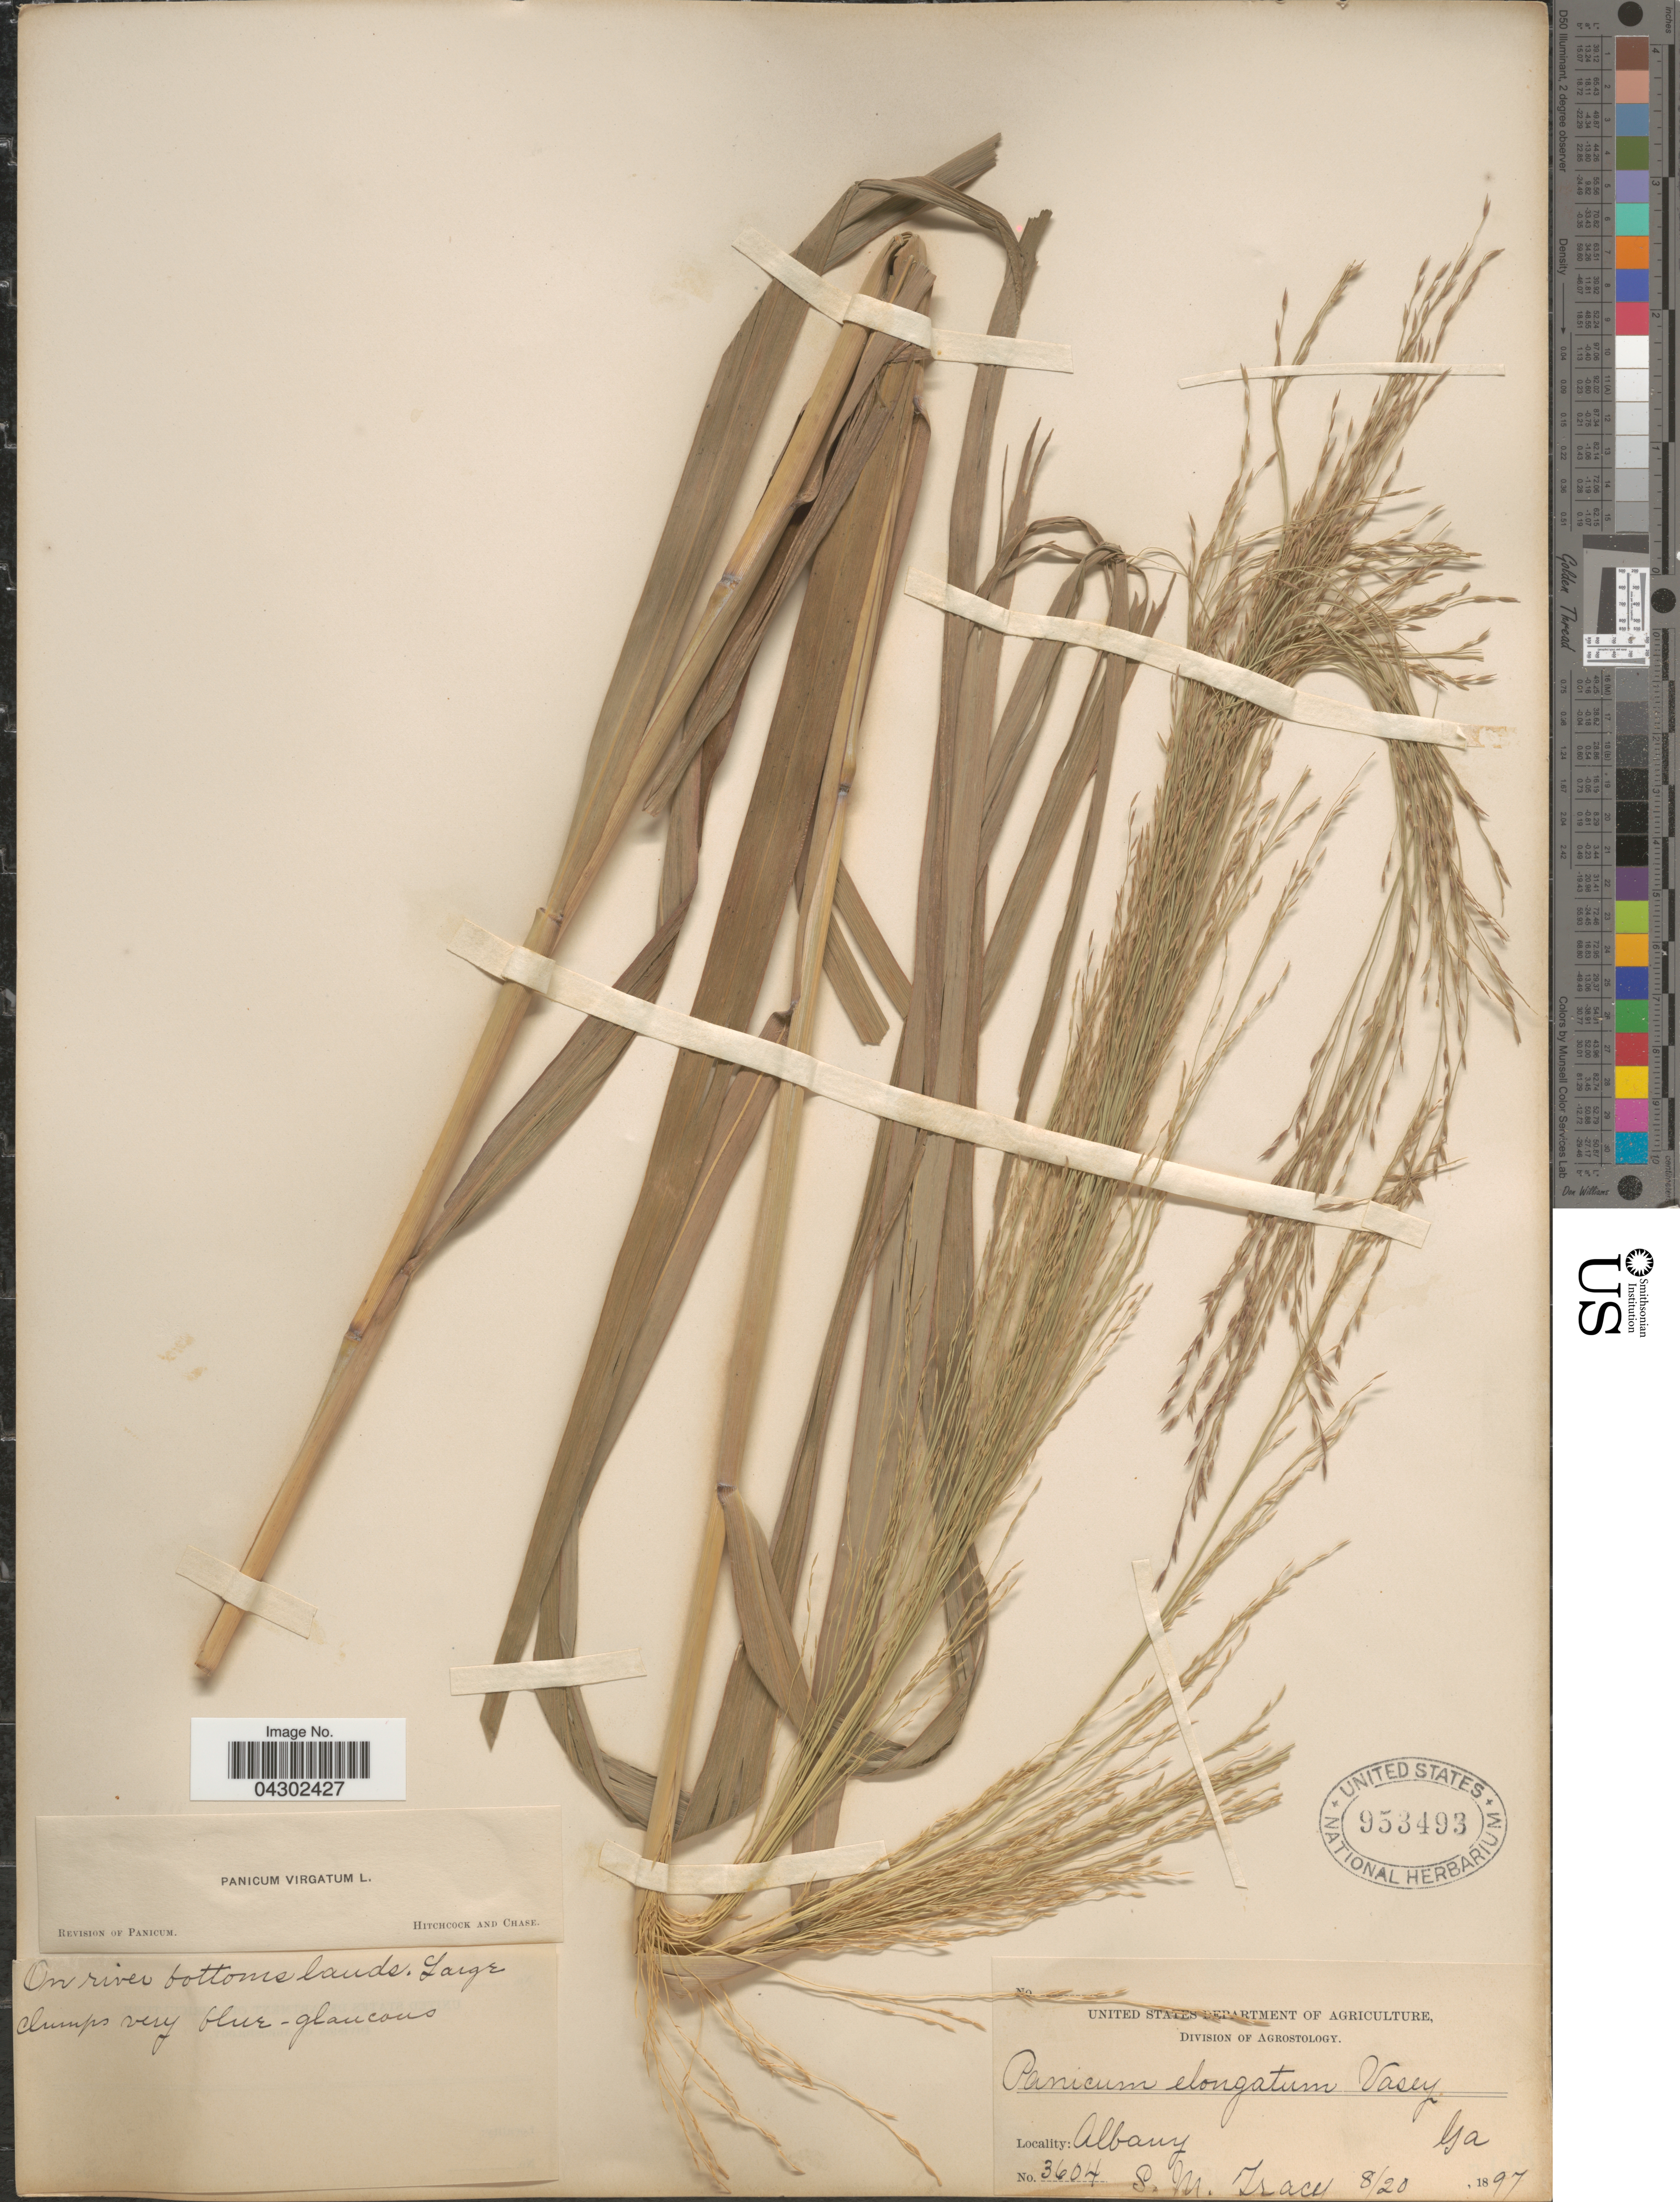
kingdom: Plantae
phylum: Tracheophyta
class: Liliopsida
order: Poales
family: Poaceae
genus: Panicum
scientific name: Panicum virgatum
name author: L.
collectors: S. M. Tracy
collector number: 3604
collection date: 1897-08-20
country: United States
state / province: Georgia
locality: On river bottoms lands. Albany.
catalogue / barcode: US 953493